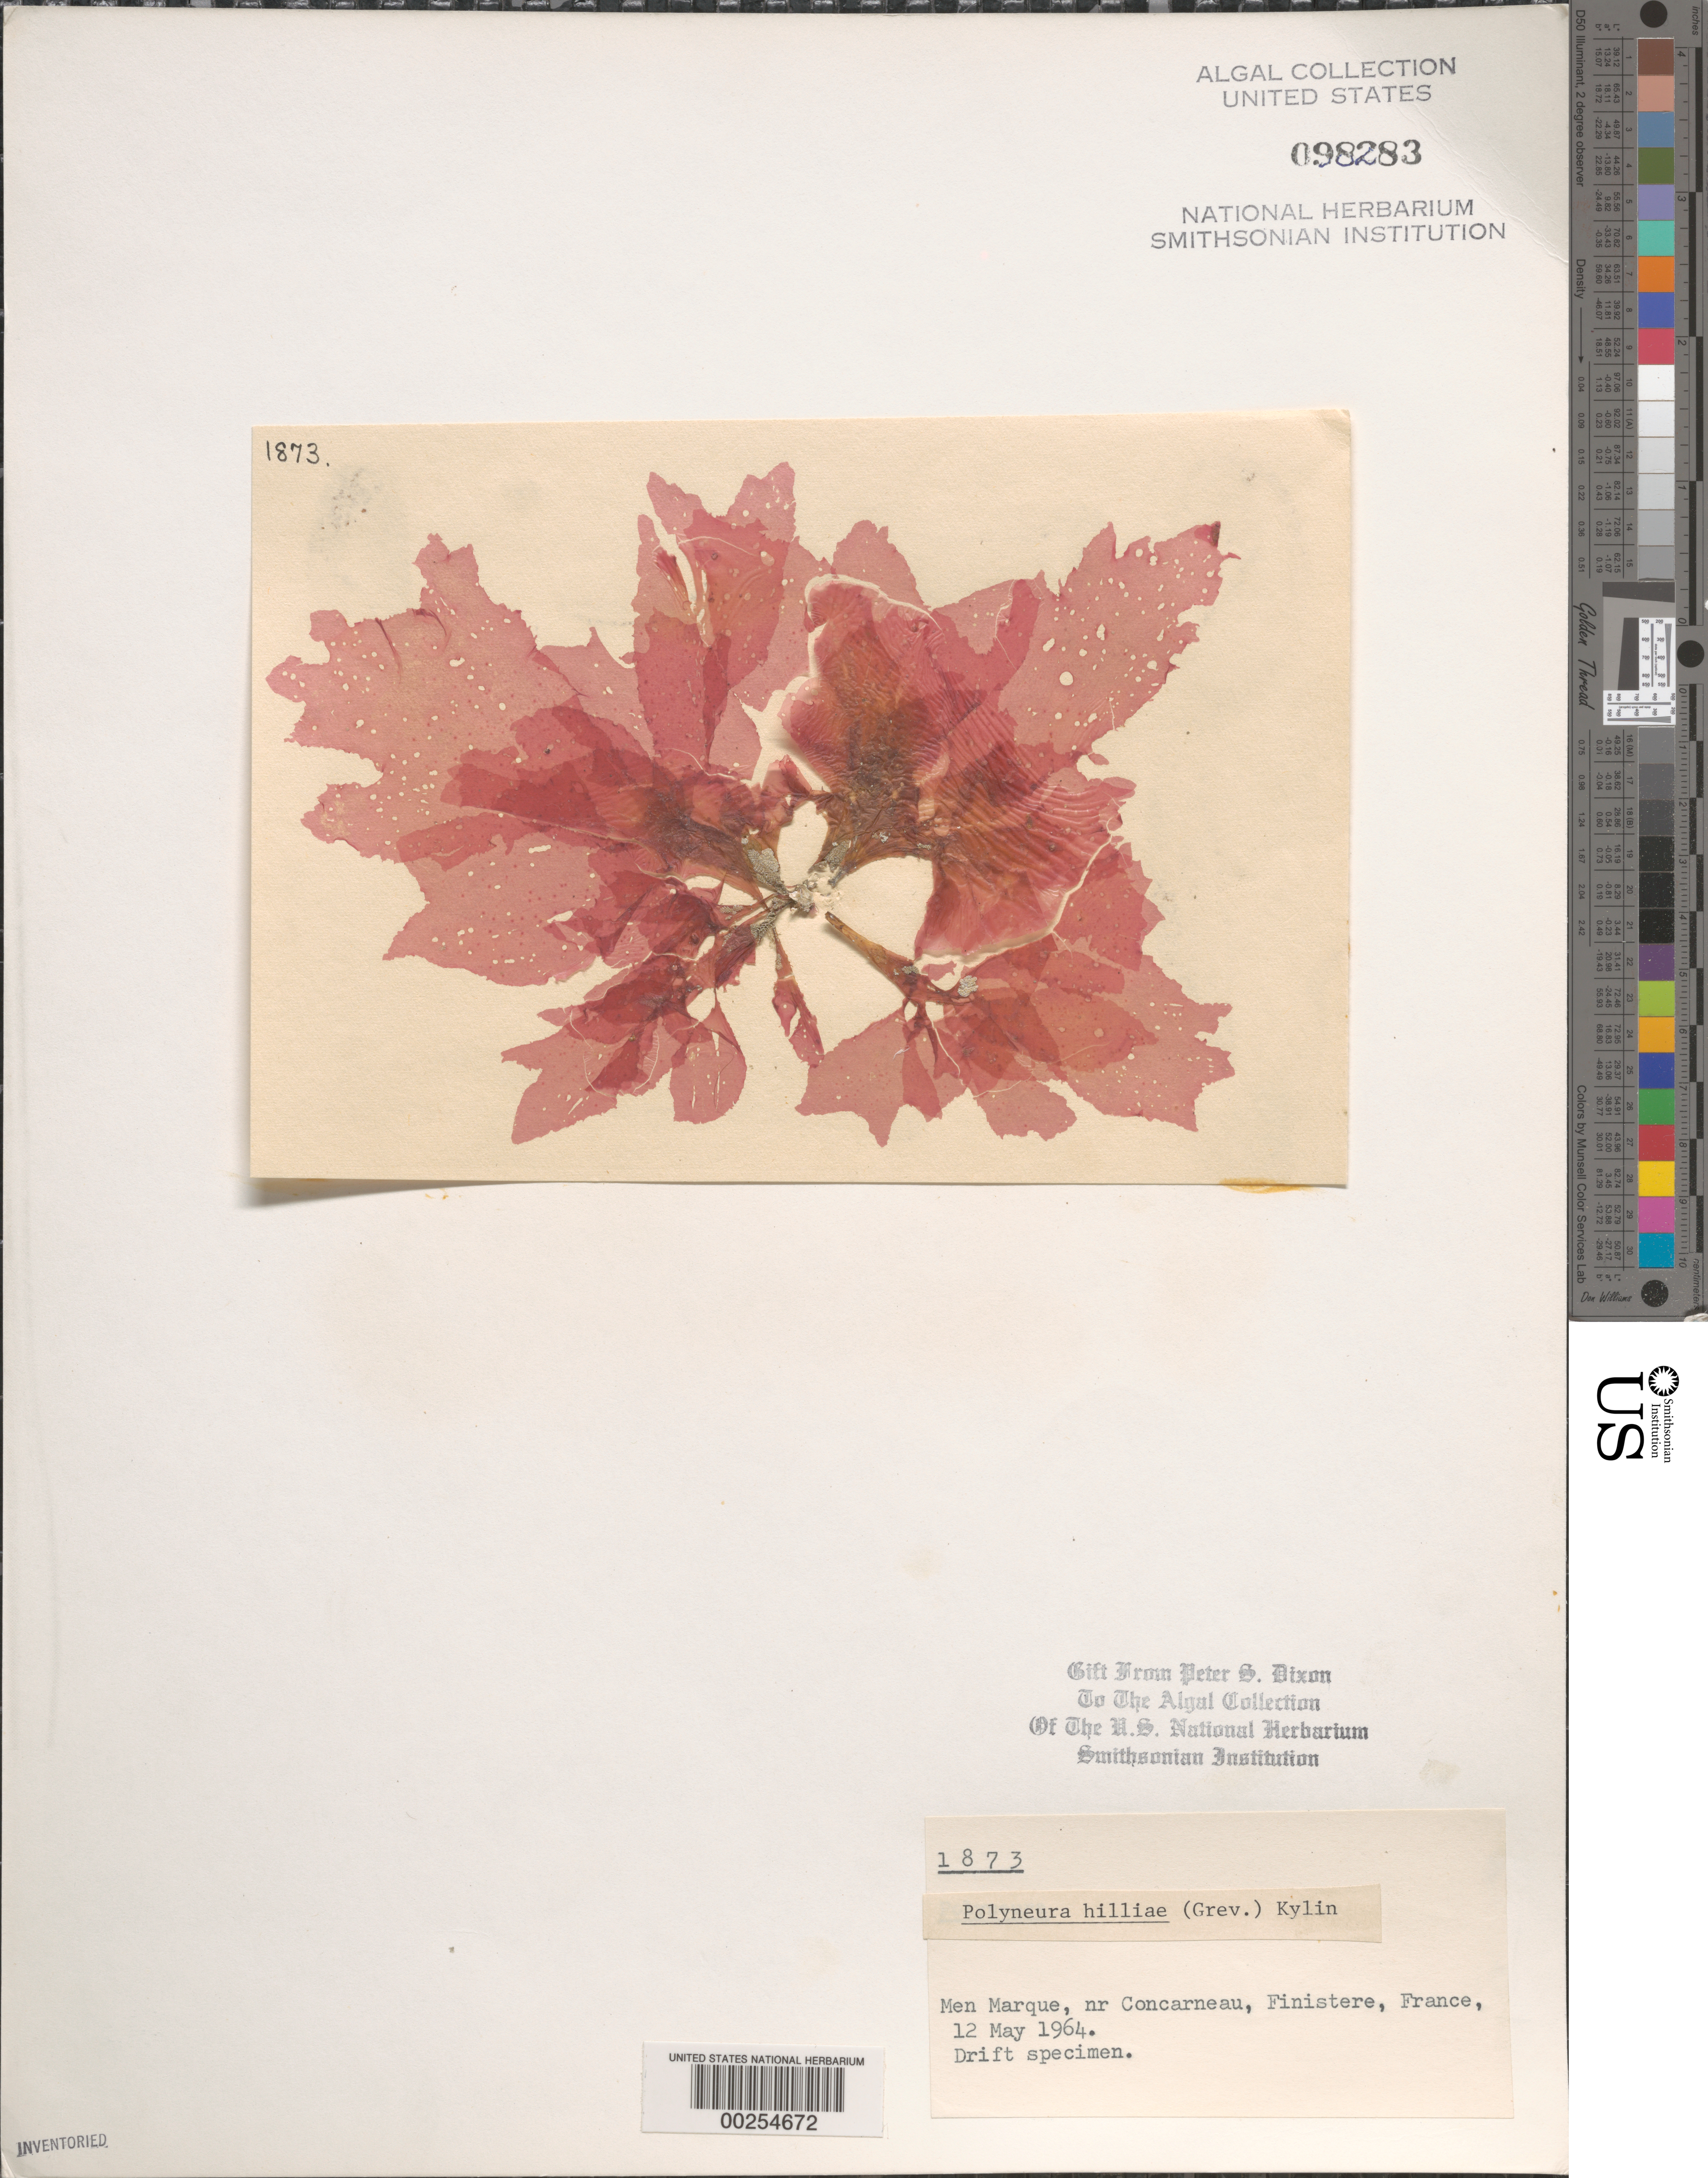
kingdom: Plantae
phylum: Rhodophyta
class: Florideophyceae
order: Ceramiales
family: Delesseriaceae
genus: Polyneura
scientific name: Polyneura bonnemaisonii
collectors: P. S. Dixon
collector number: PSD 1873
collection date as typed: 12 May 1964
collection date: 1964-05-12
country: France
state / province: Bretagne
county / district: Finistère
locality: Men marque, near concarneau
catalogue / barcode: US 98283